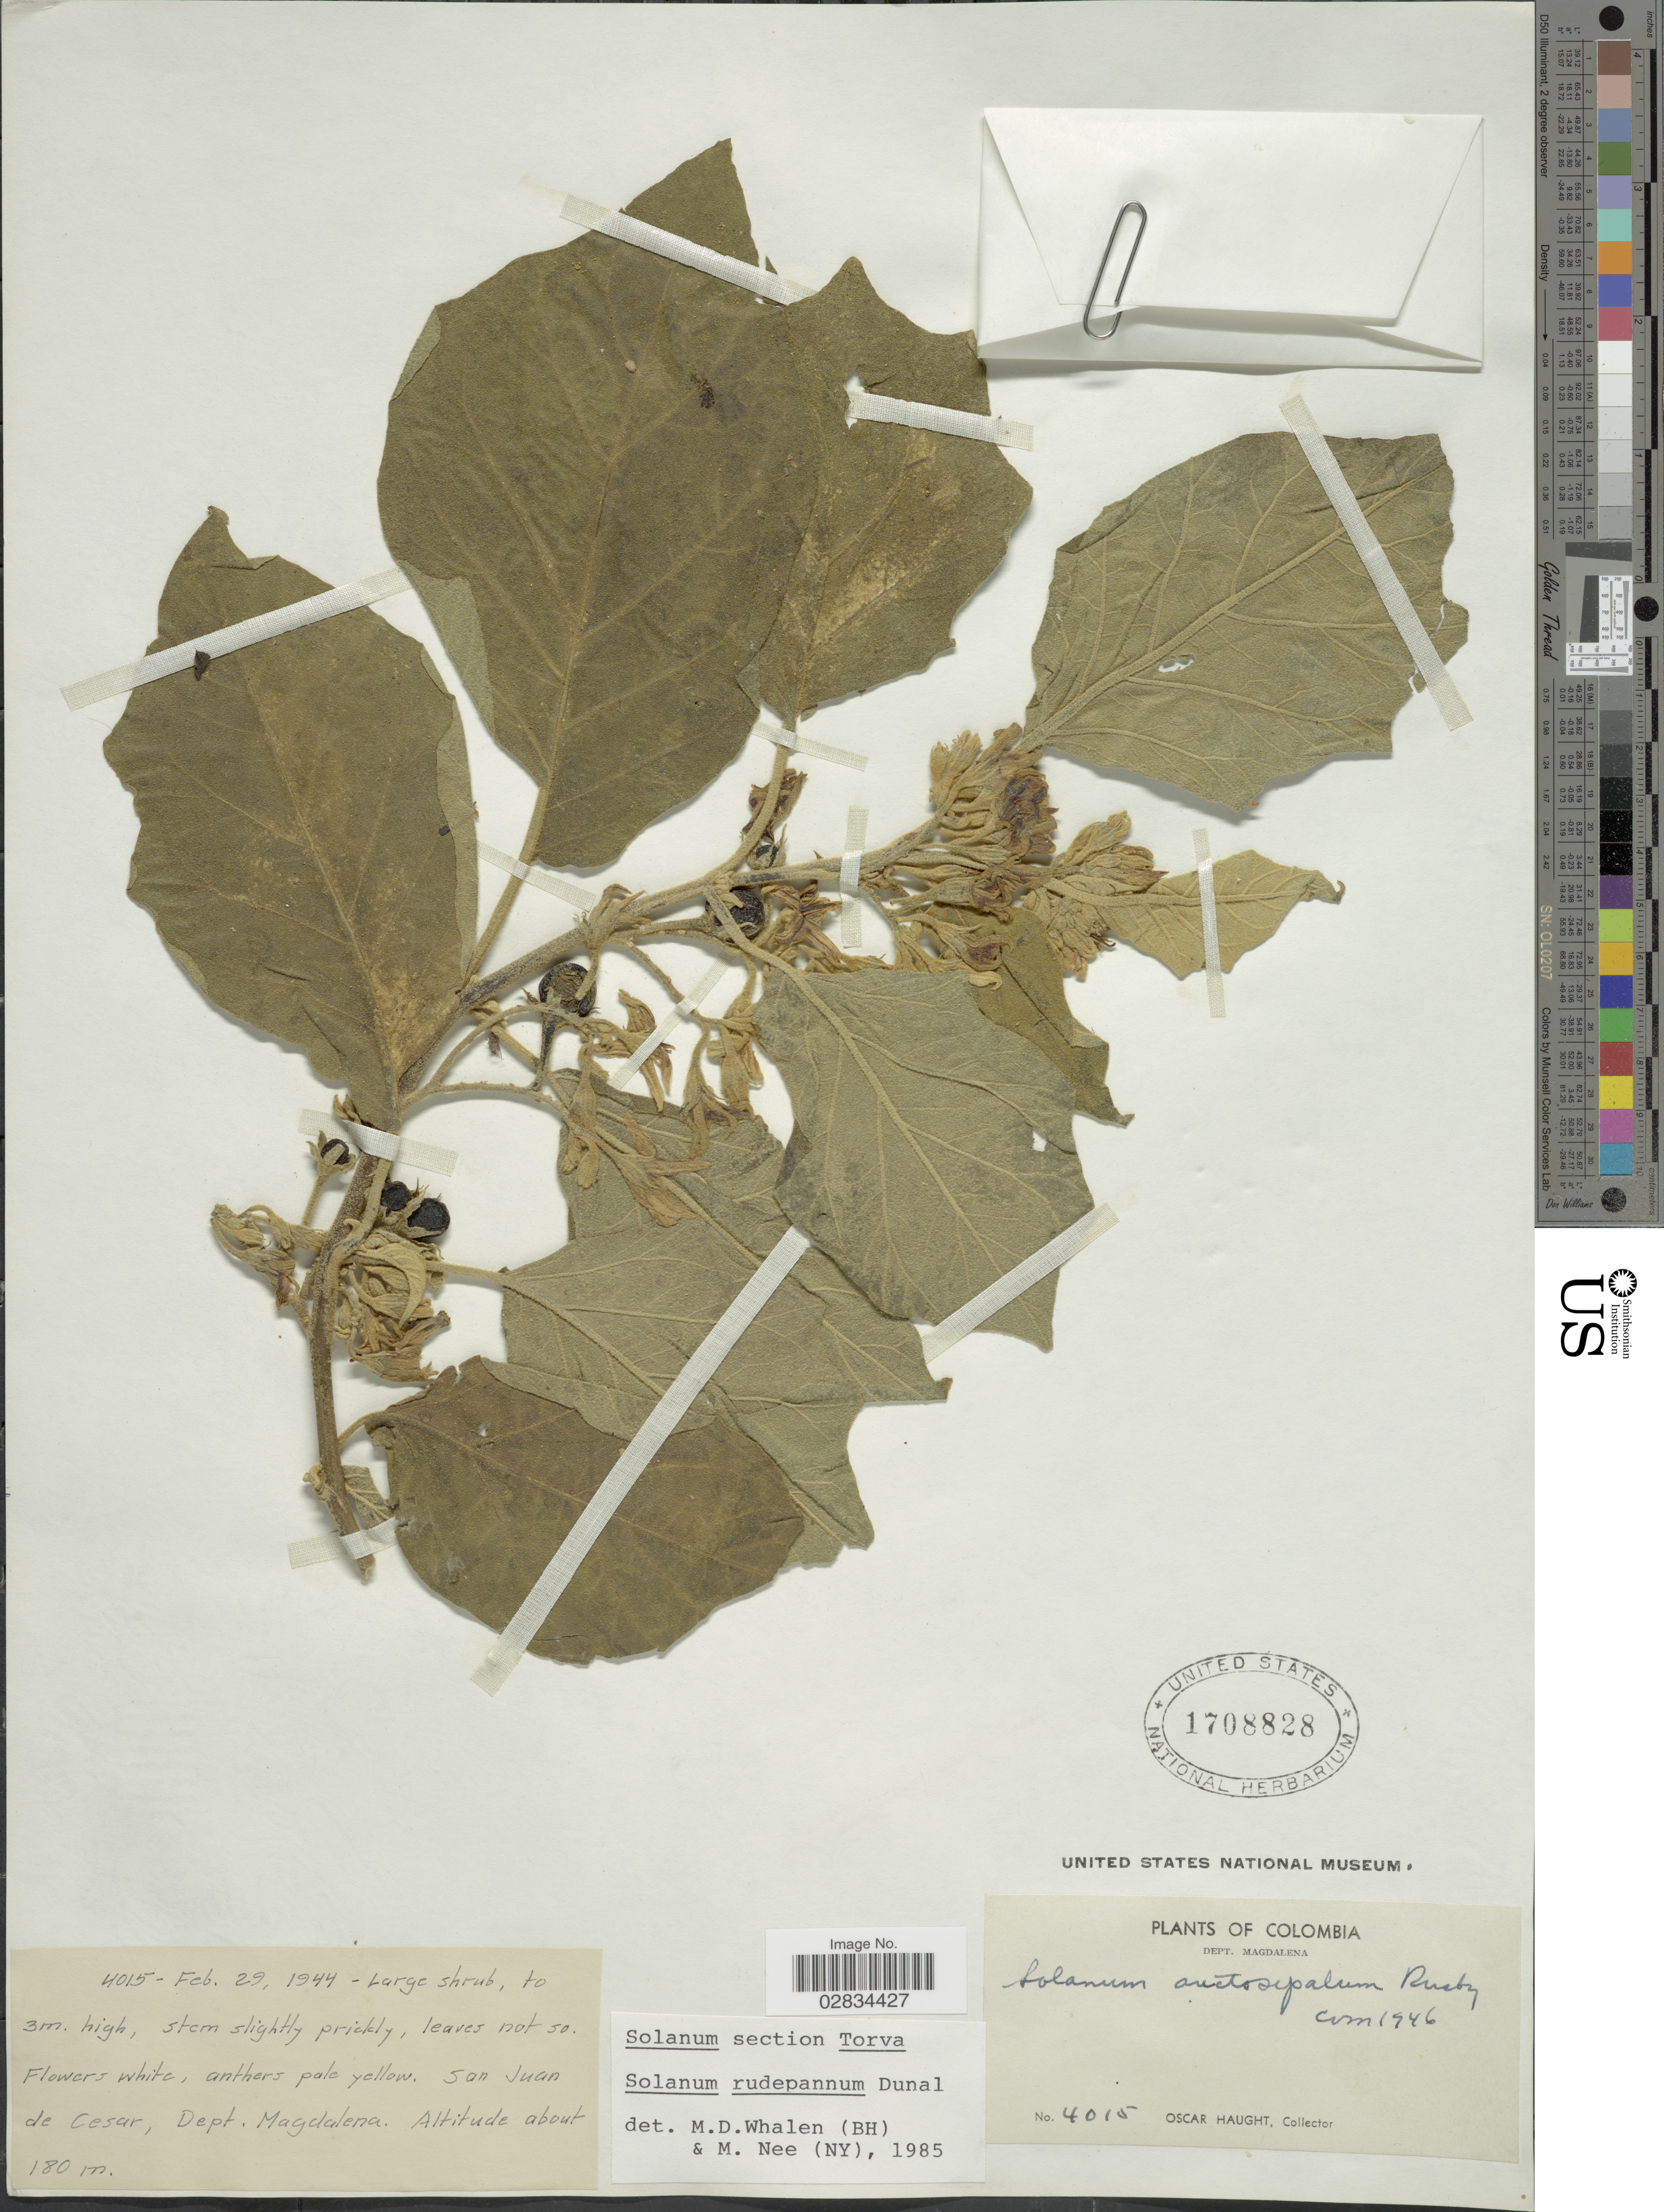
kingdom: Plantae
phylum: Tracheophyta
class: Magnoliopsida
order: Solanales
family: Solanaceae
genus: Solanum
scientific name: Solanum rudepannum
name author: Dunal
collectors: O. L. Haught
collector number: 4015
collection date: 1944-02-29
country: Colombia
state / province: Magdalena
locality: Dept. Magdalena. San Juan de Cesar.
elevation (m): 180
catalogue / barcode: US 1708828